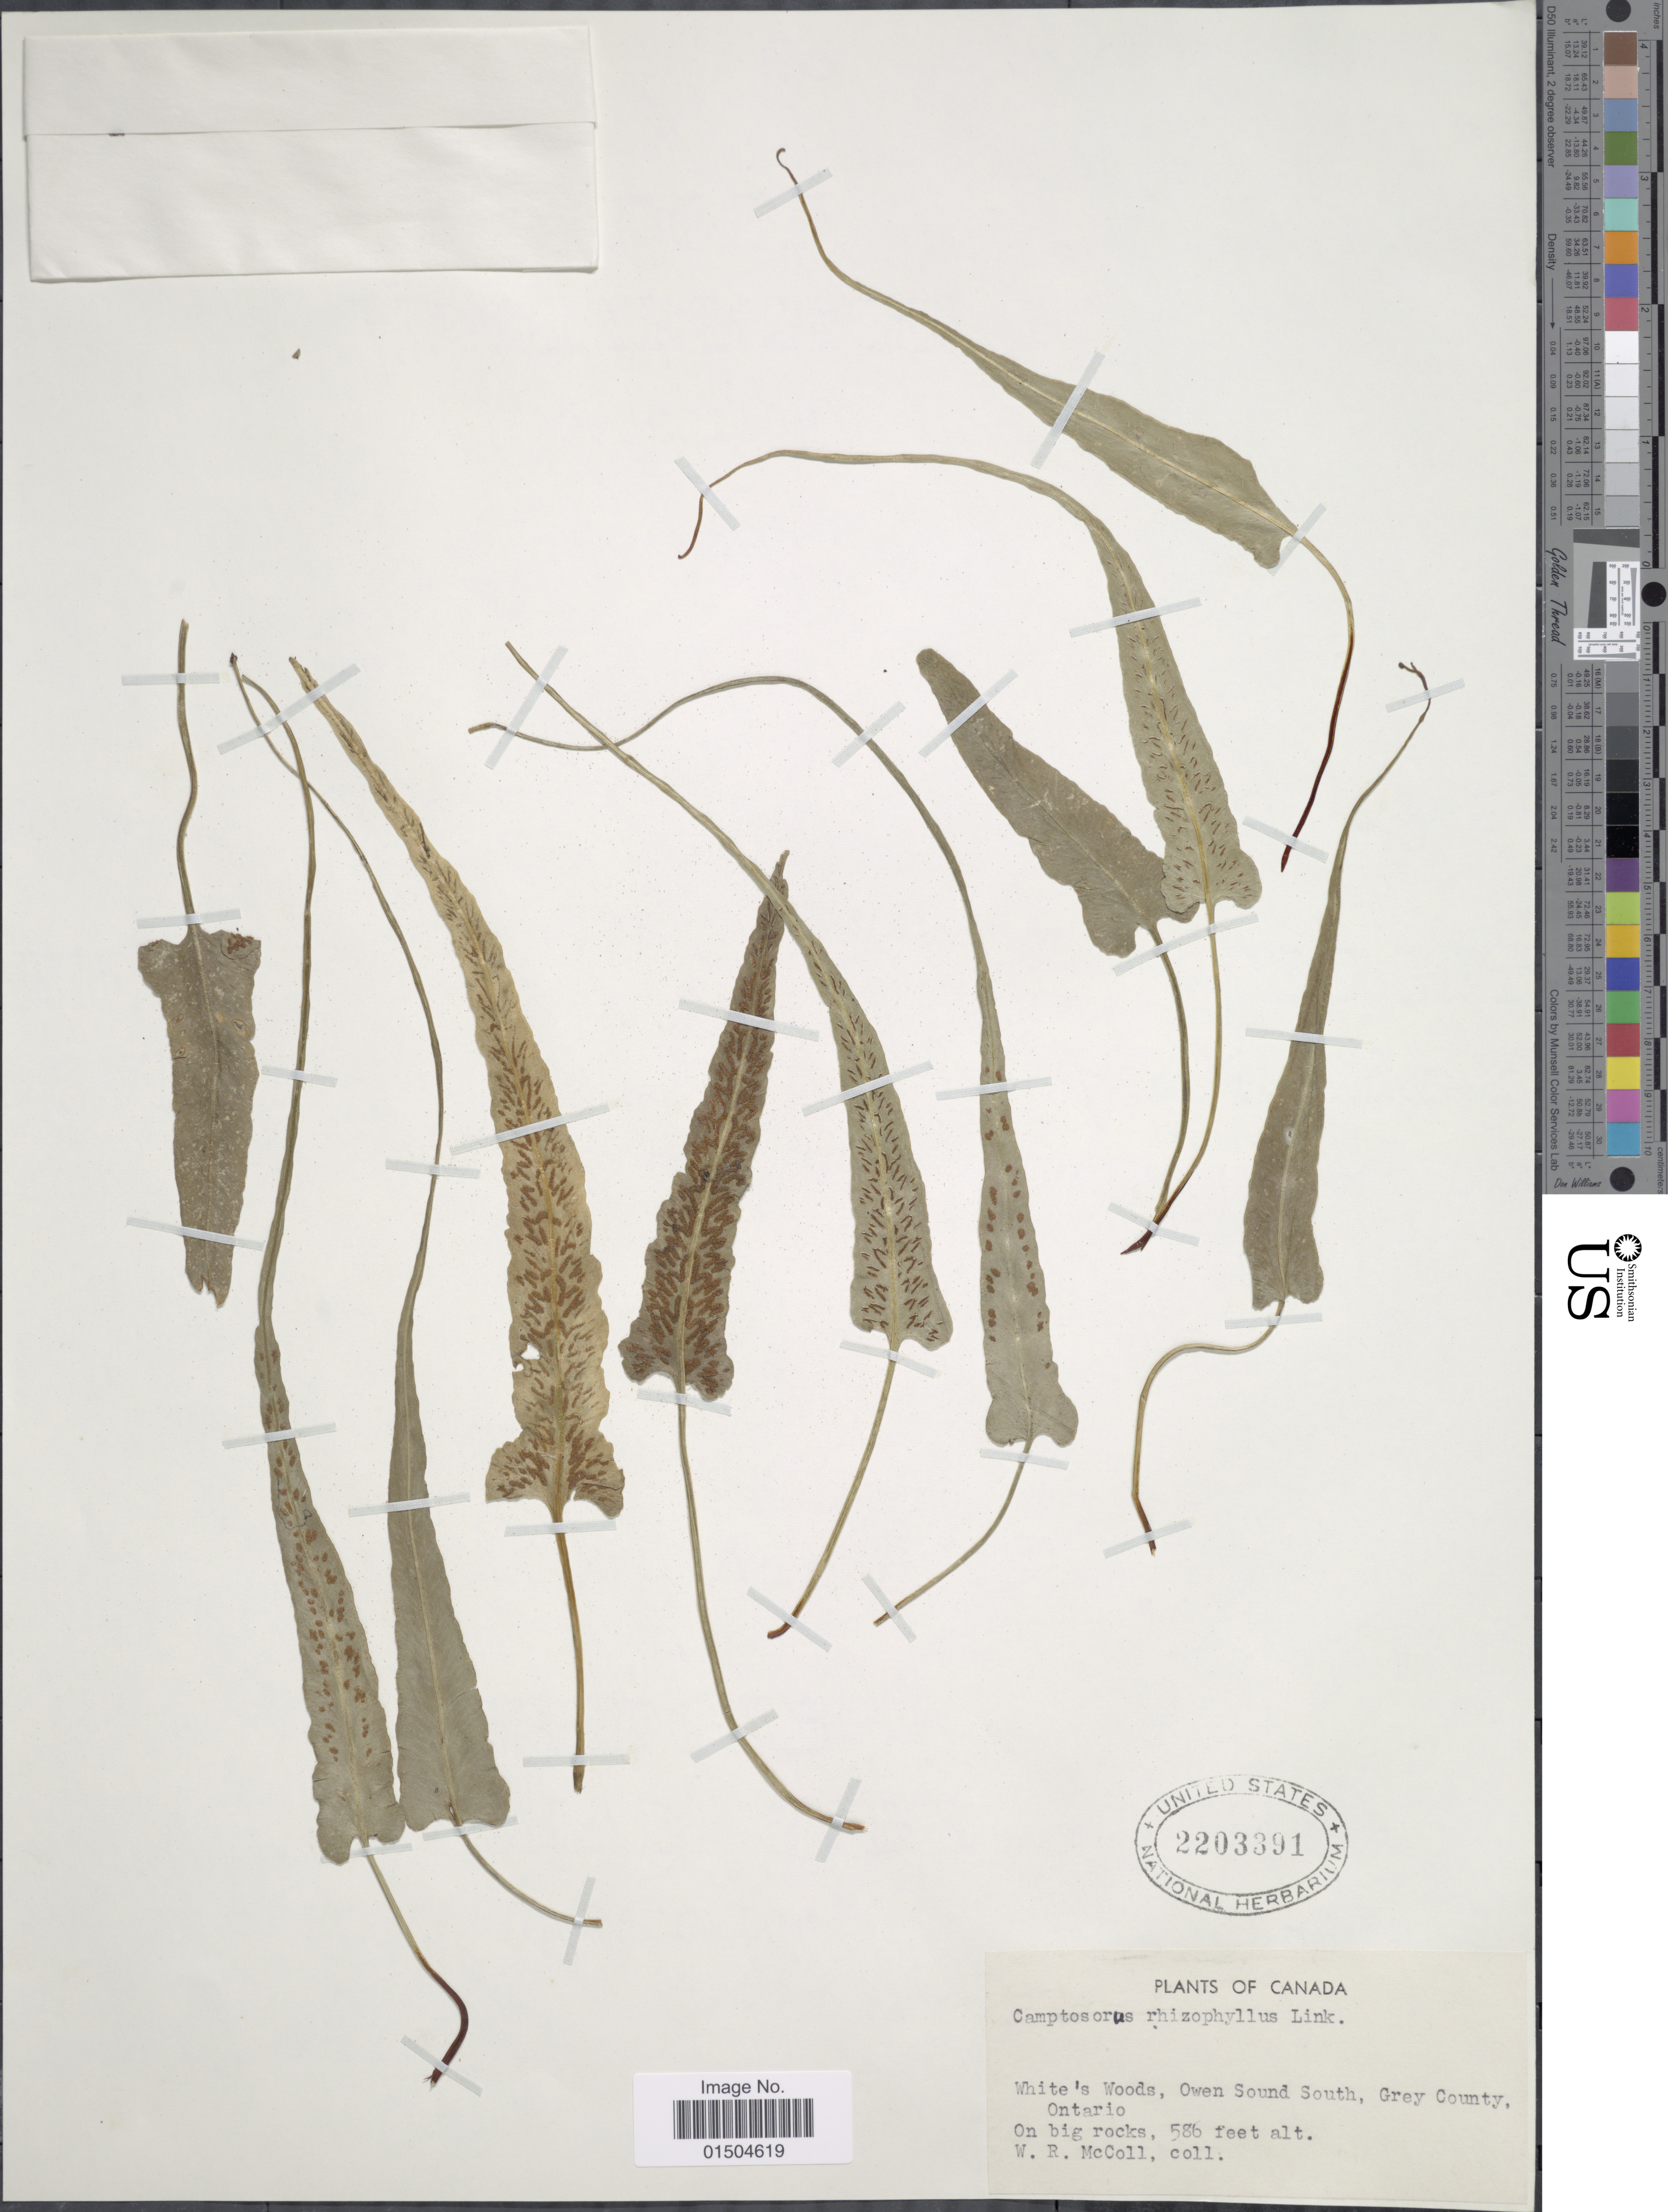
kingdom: Plantae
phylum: Tracheophyta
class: Polypodiopsida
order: Polypodiales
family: Aspleniaceae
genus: Asplenium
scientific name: Asplenium rhizophyllum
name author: L.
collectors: W. McColl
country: Canada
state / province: Ontario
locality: White's Woods, Owen Sound South, Grey County.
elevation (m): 179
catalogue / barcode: US 2203391